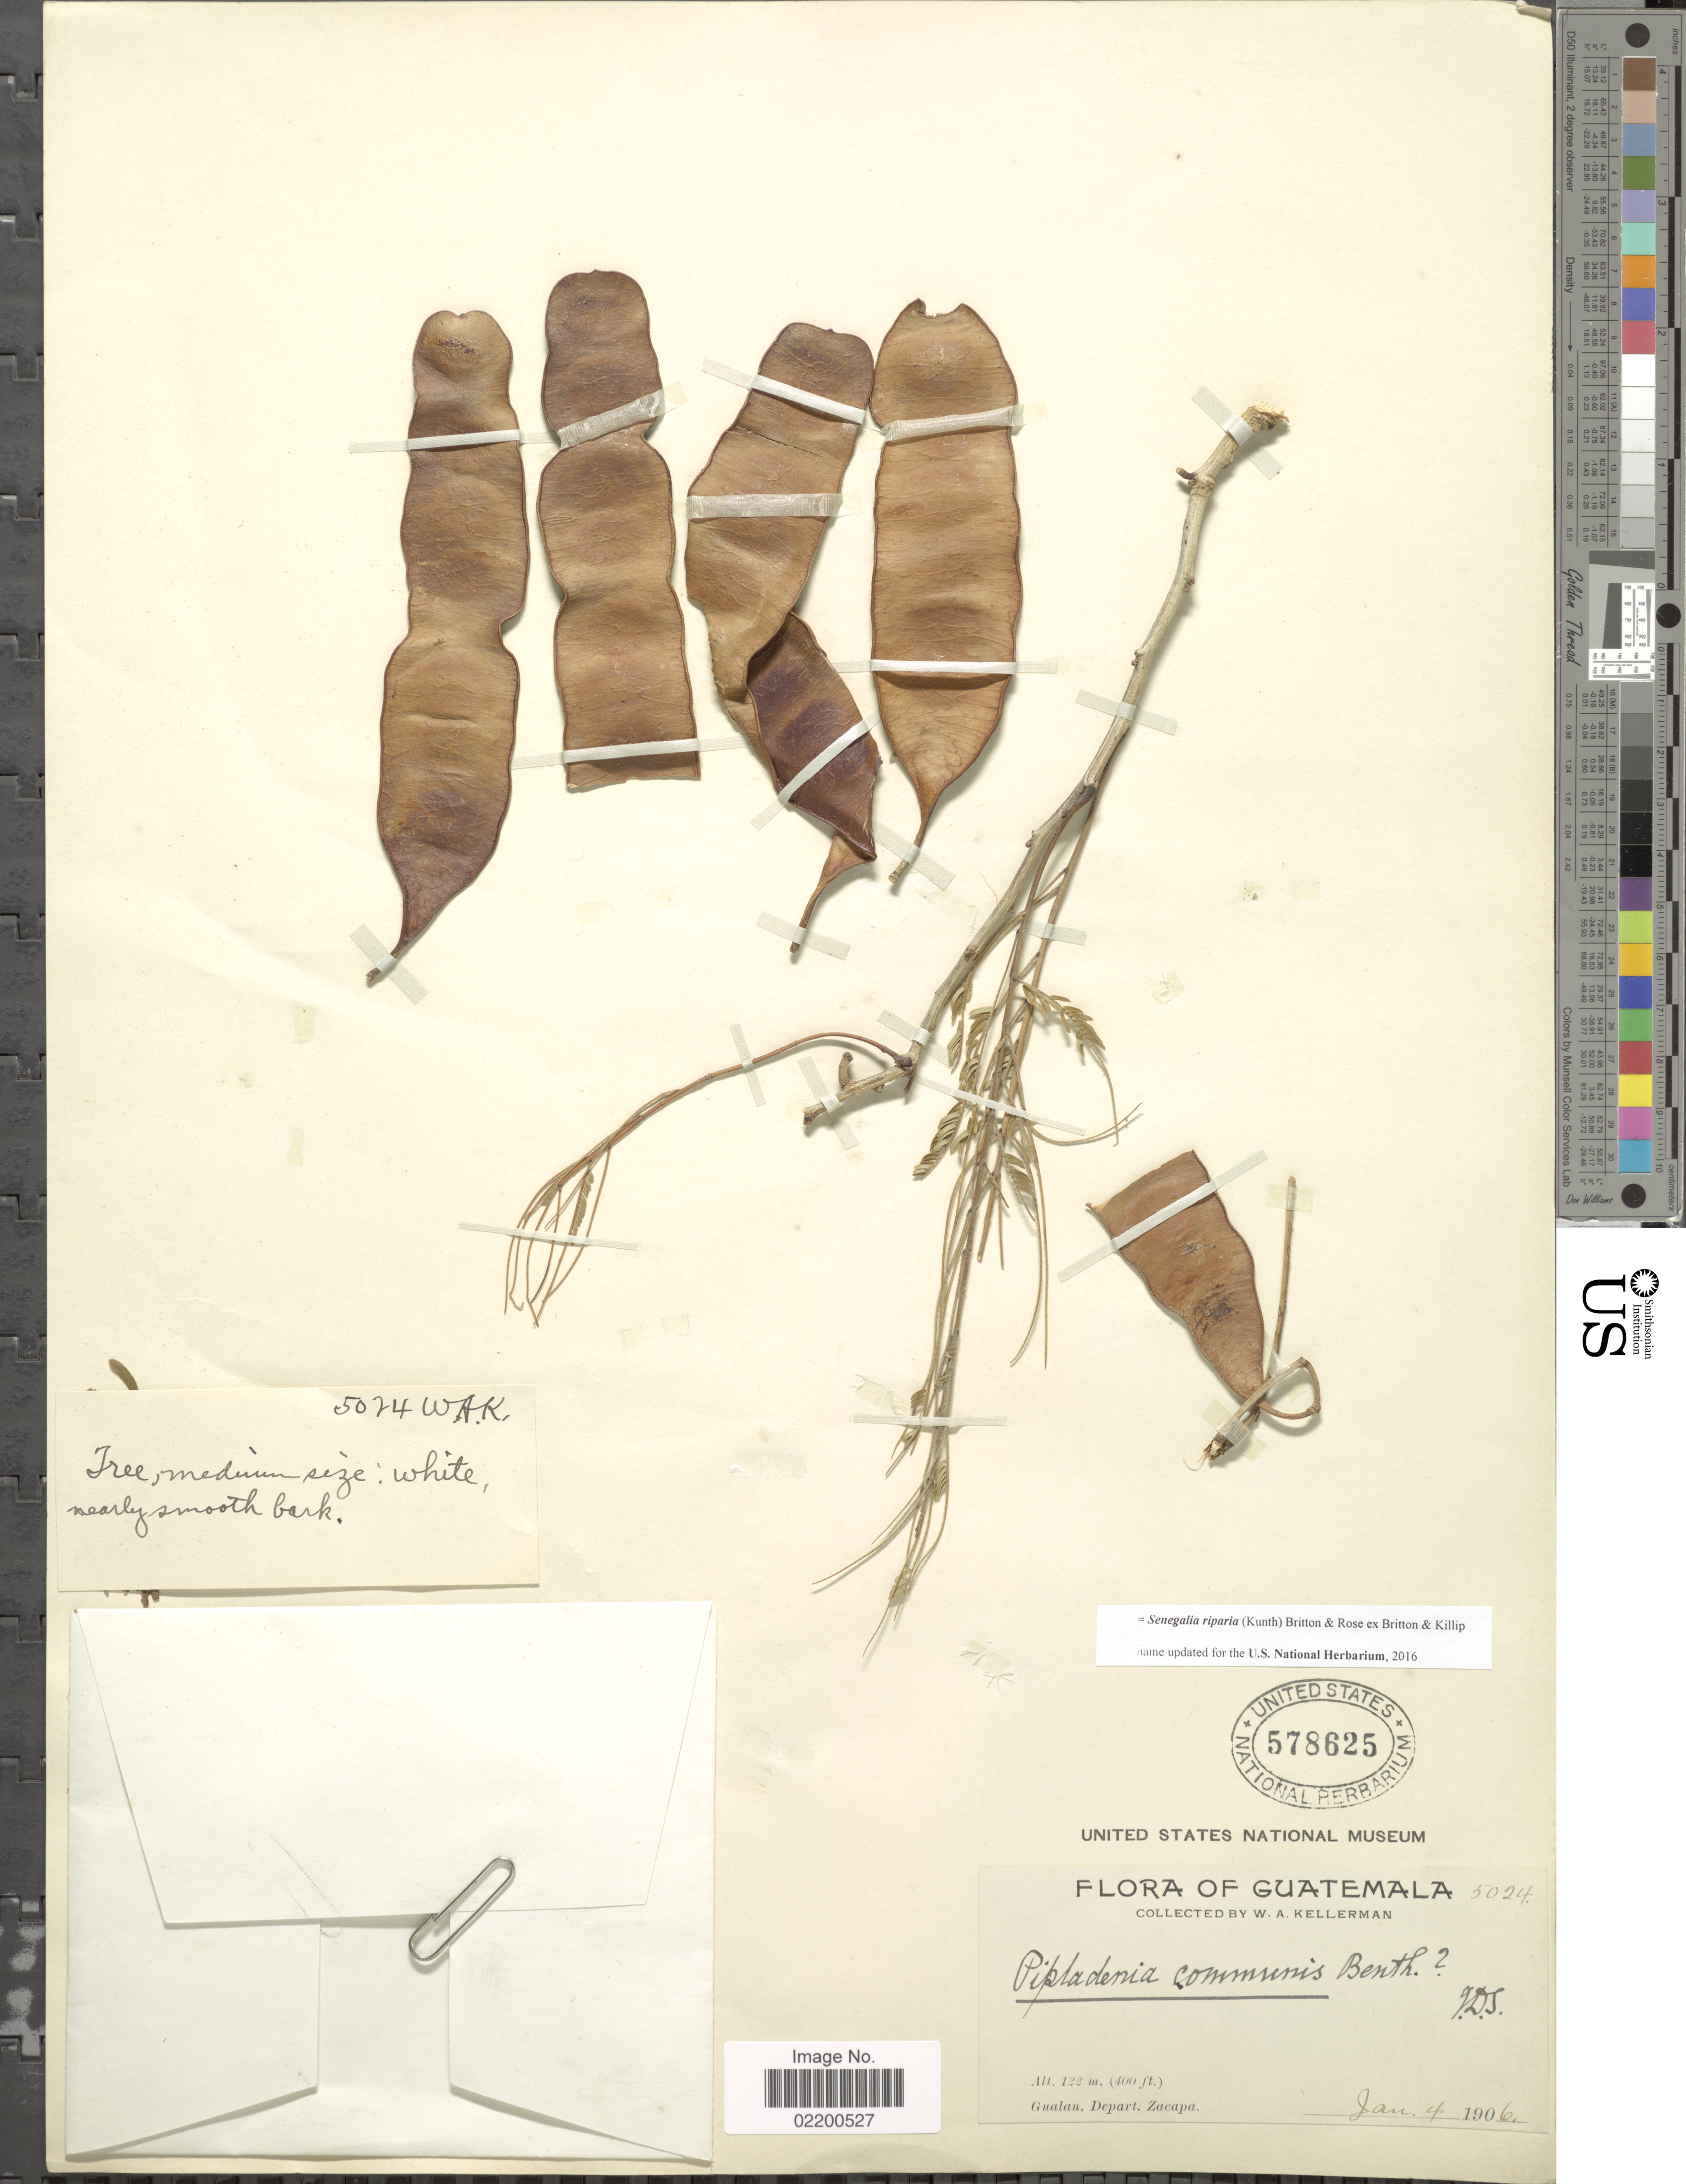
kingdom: Plantae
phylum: Tracheophyta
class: Magnoliopsida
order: Fabales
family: Fabaceae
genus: Senegalia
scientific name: Senegalia riparia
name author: (Kunth) Britton & Rose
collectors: W. Kellerman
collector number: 5024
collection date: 1906-01-04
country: Guatemala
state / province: Zacapa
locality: Gualan, Depart. Zacapa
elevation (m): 122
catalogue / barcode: US 578625